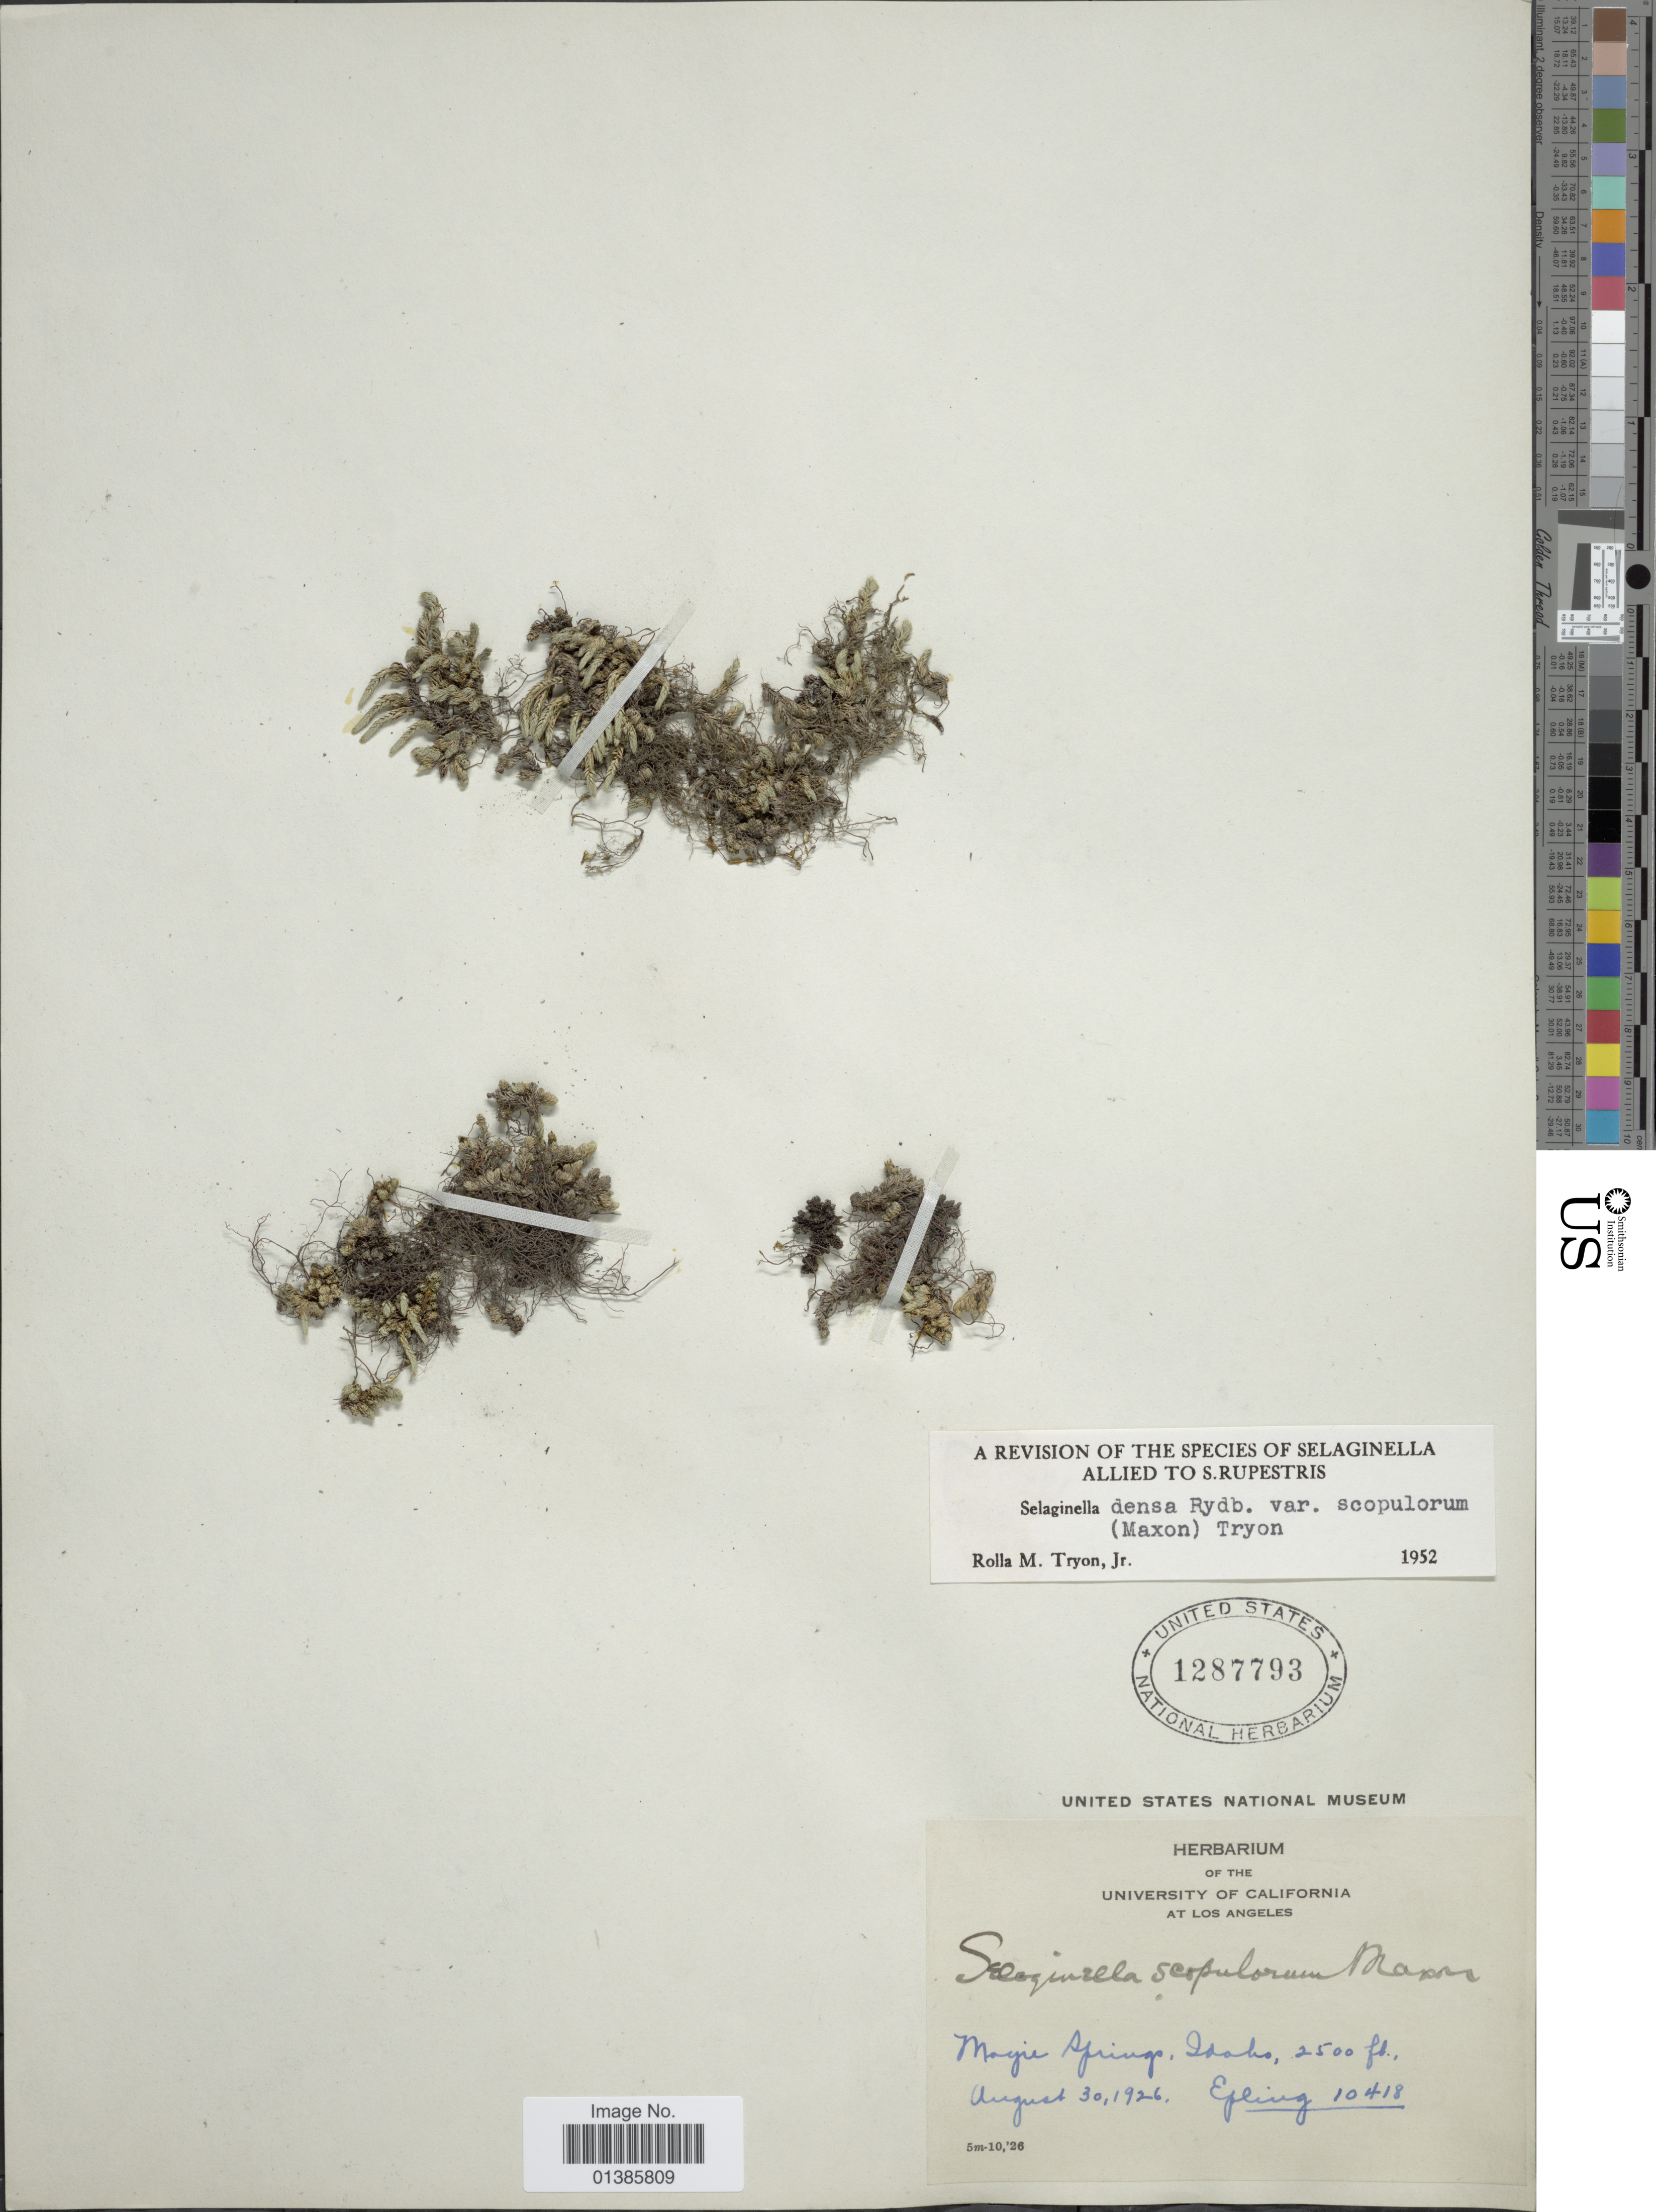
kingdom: Plantae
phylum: Tracheophyta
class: Lycopodiopsida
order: Selaginellales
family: Selaginellaceae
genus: Selaginella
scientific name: Selaginella densa var. scopulorum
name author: (Maxon) R.M. Tryon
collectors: -- Epling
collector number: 10418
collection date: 1926-08-30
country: United States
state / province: Idaho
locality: Moyie Springs.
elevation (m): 762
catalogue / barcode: US 1287793